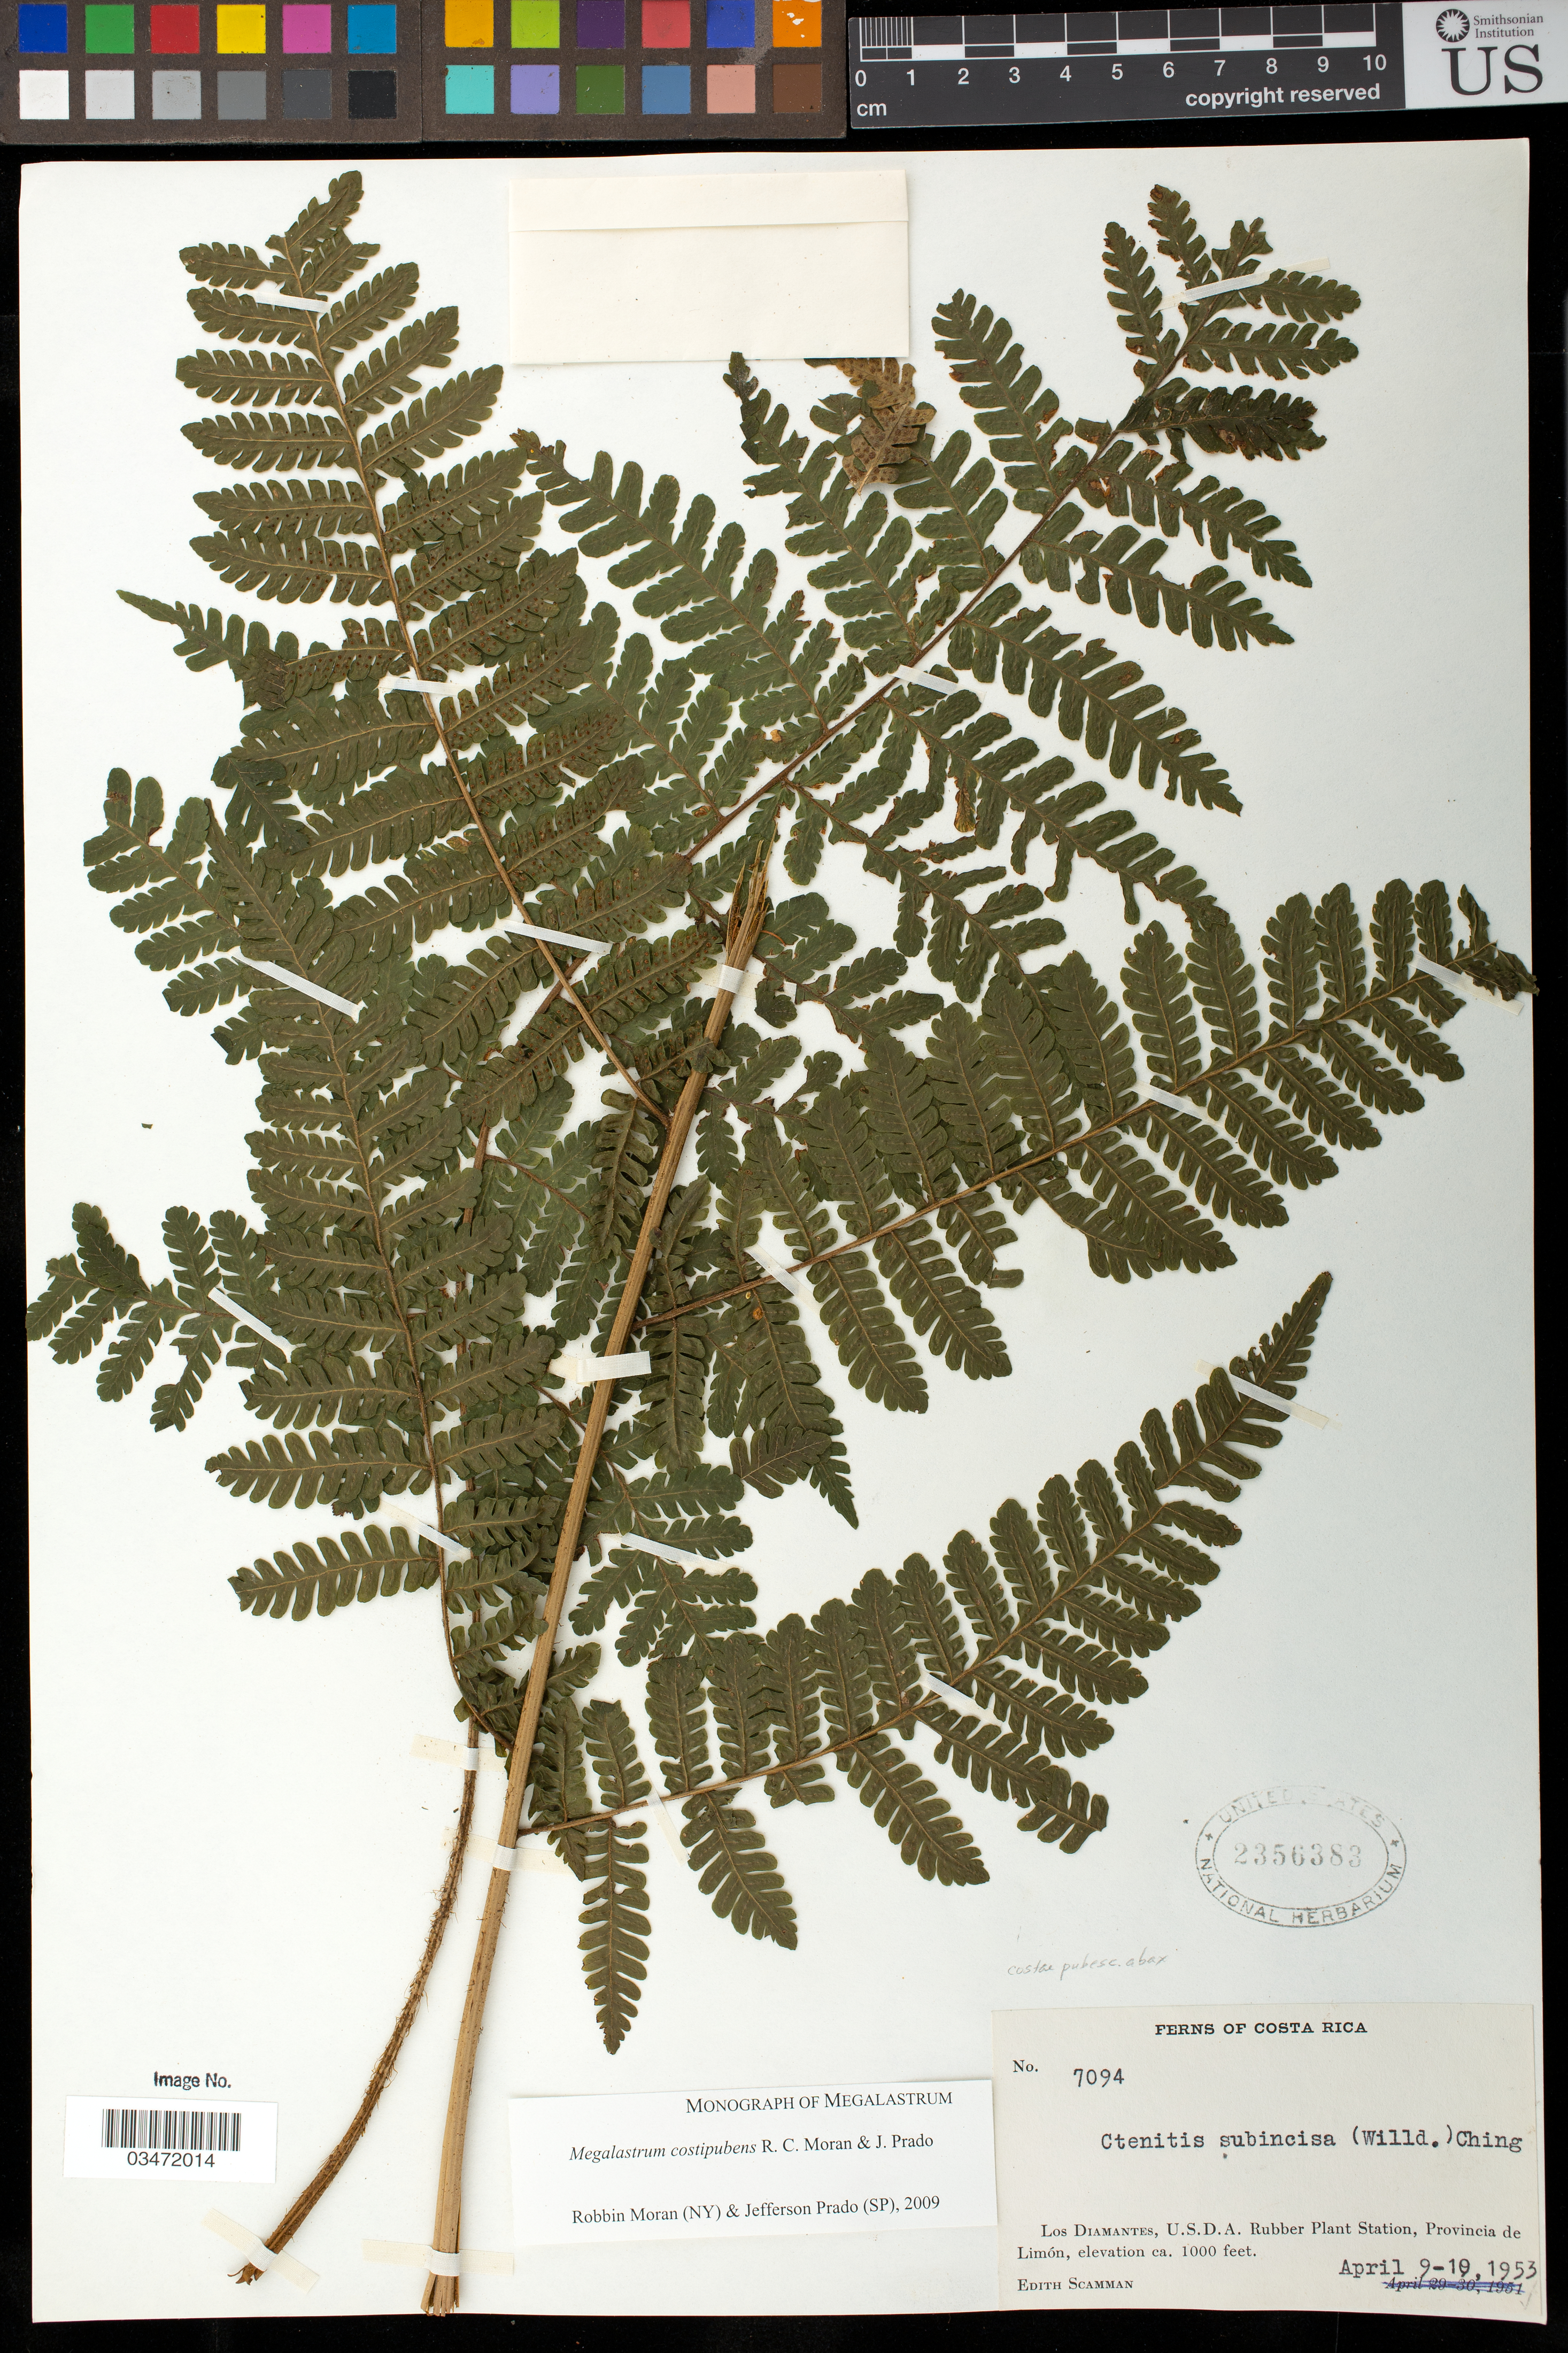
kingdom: Plantae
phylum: Tracheophyta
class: Polypodiopsida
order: Polypodiales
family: Dryopteridaceae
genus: Megalastrum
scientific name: Megalastrum costipubens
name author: R.C. Moran & J. Prado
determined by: Moran, R. C.; Prado, J.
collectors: E. Scamman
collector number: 7094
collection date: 1953-04-09/1953-04-10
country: Costa Rica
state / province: Limón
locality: Los Diamantes, U.S.D.A. Rubber Plant Station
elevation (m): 305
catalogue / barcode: US 2356383